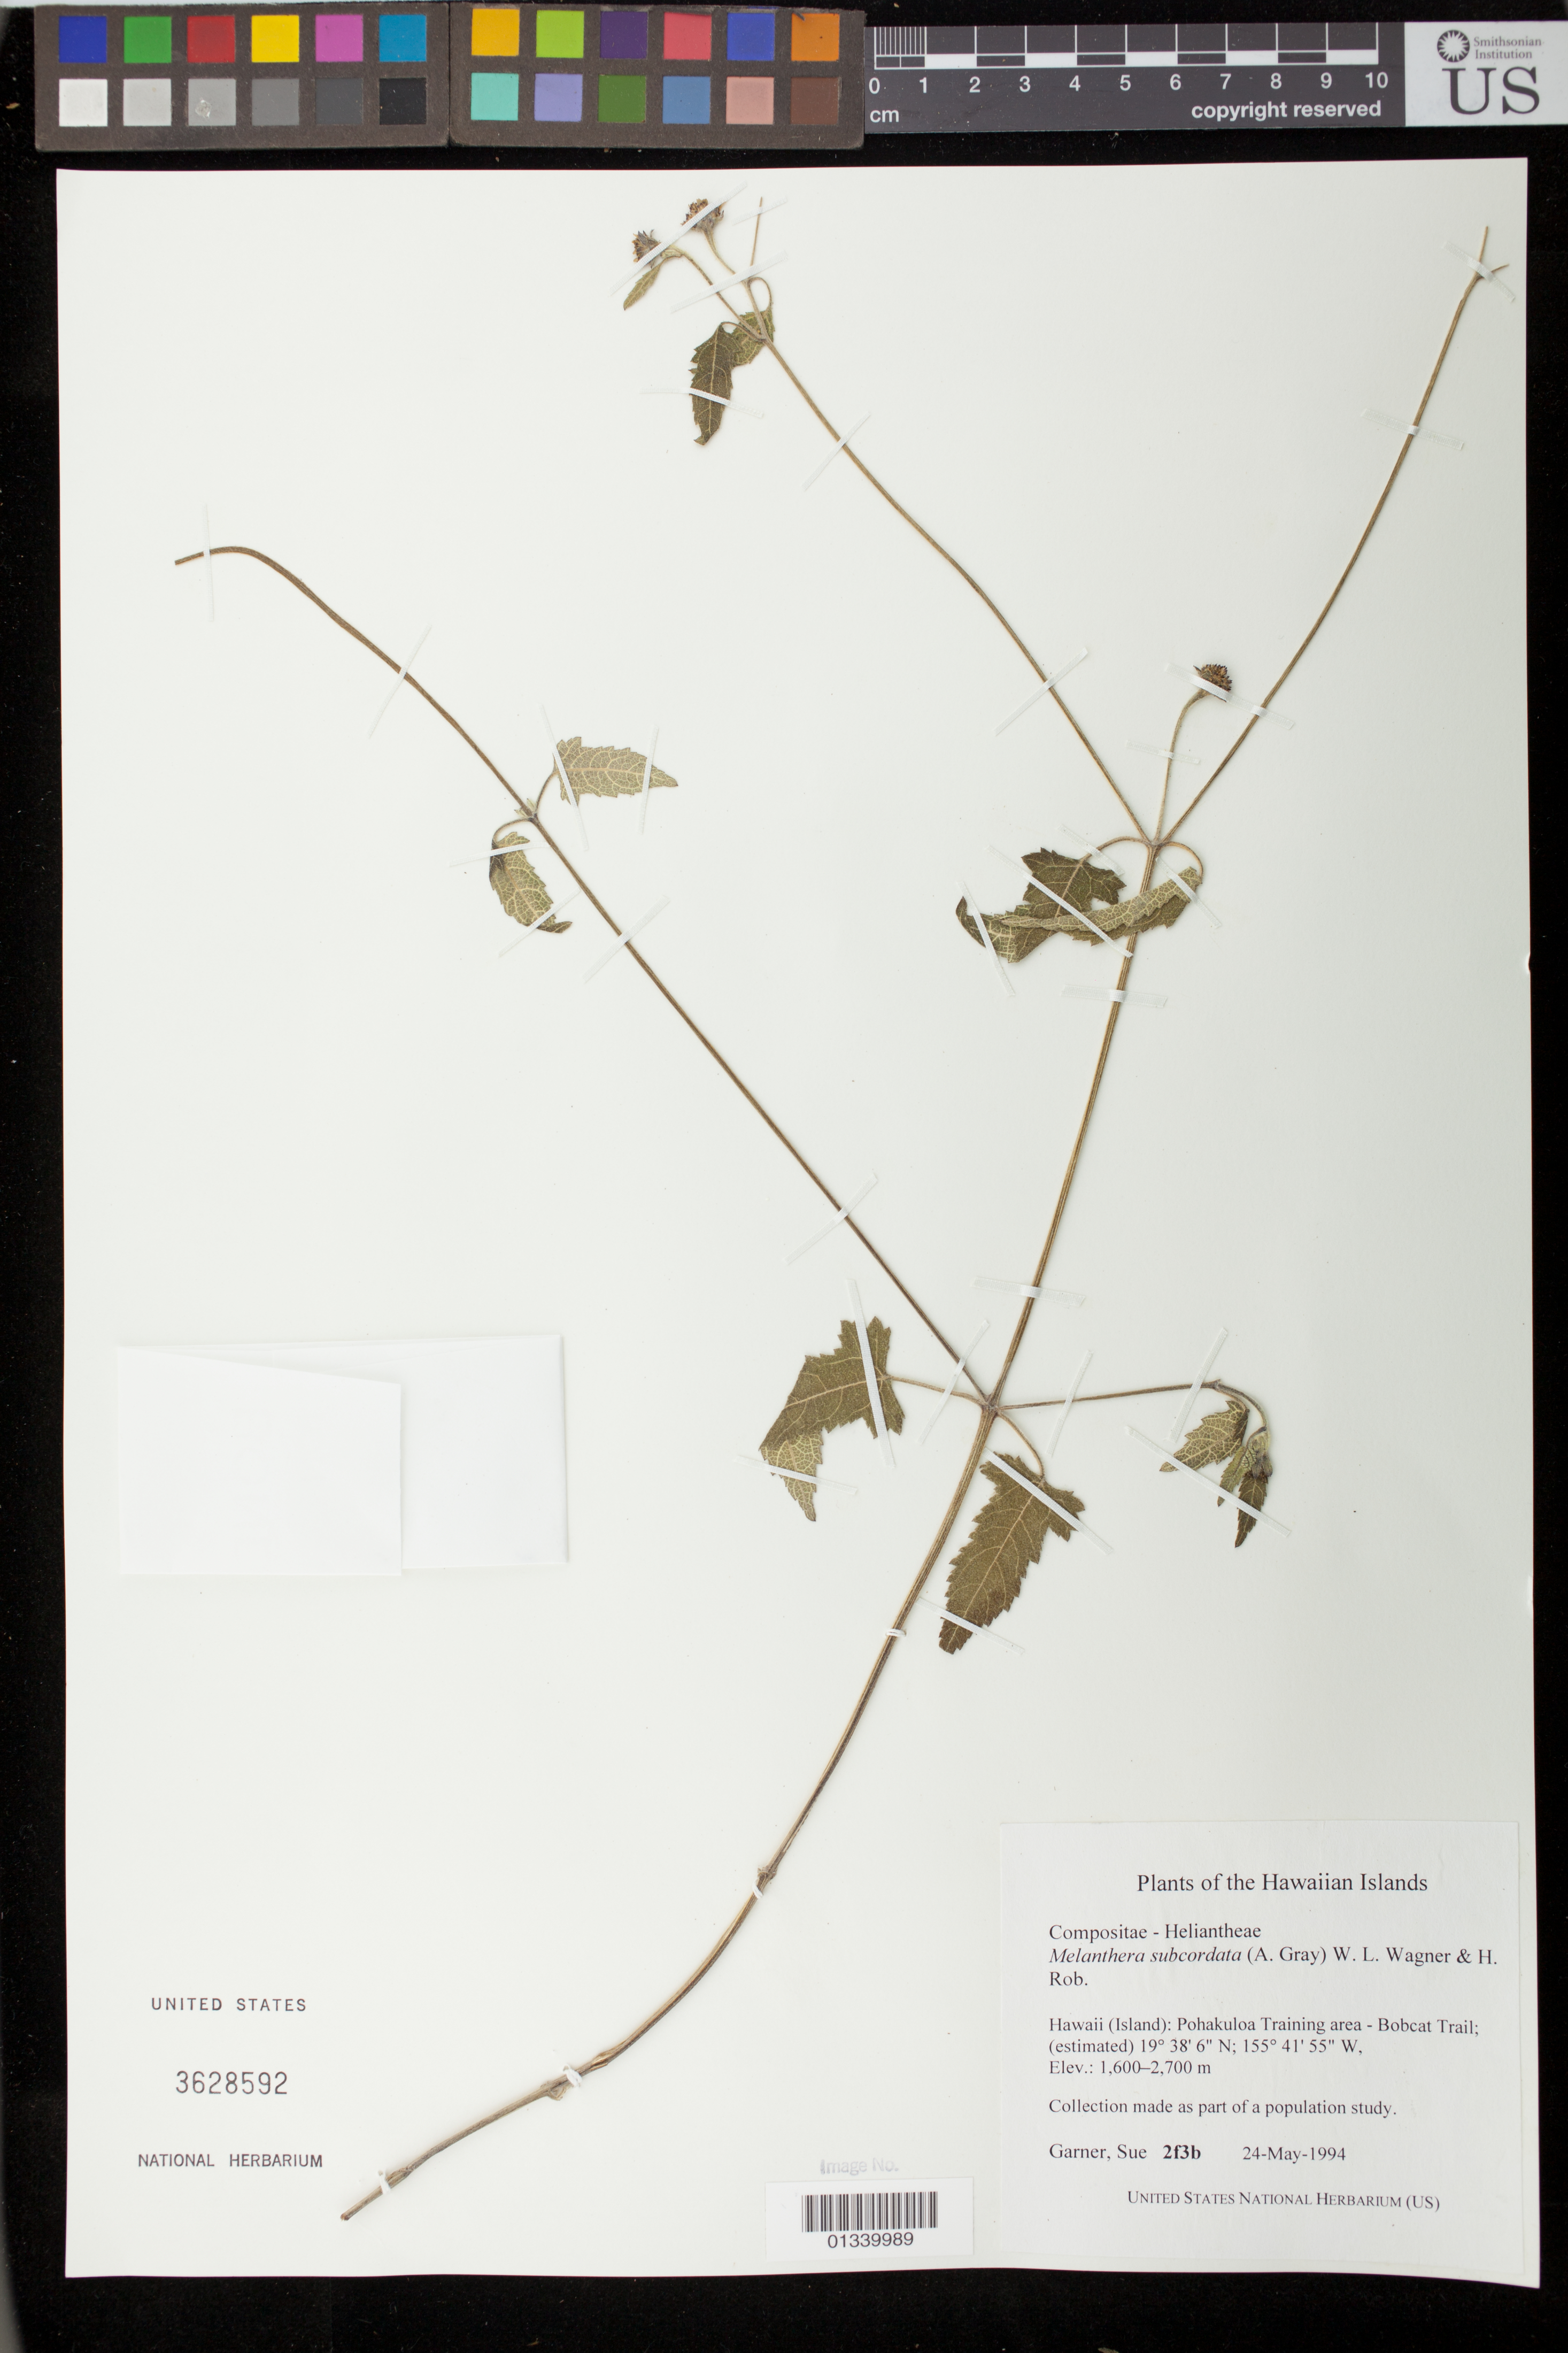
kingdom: Plantae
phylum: Tracheophyta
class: Magnoliopsida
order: Asterales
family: Asteraceae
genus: Wollastonia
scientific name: Wollastonia subcordata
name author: (A. Gray) Orchard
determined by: Wagner, W. L., (BOT), Smithsonian Institution - National Museum of Natural History (UNITED STATES)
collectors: S. Garner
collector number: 2f3b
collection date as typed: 24 May 1994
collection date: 1994-05-24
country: United States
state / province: Hawaii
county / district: Hawaii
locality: Pohakuloa Training area - Bobcat Trail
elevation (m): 1600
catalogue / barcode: US 3628592